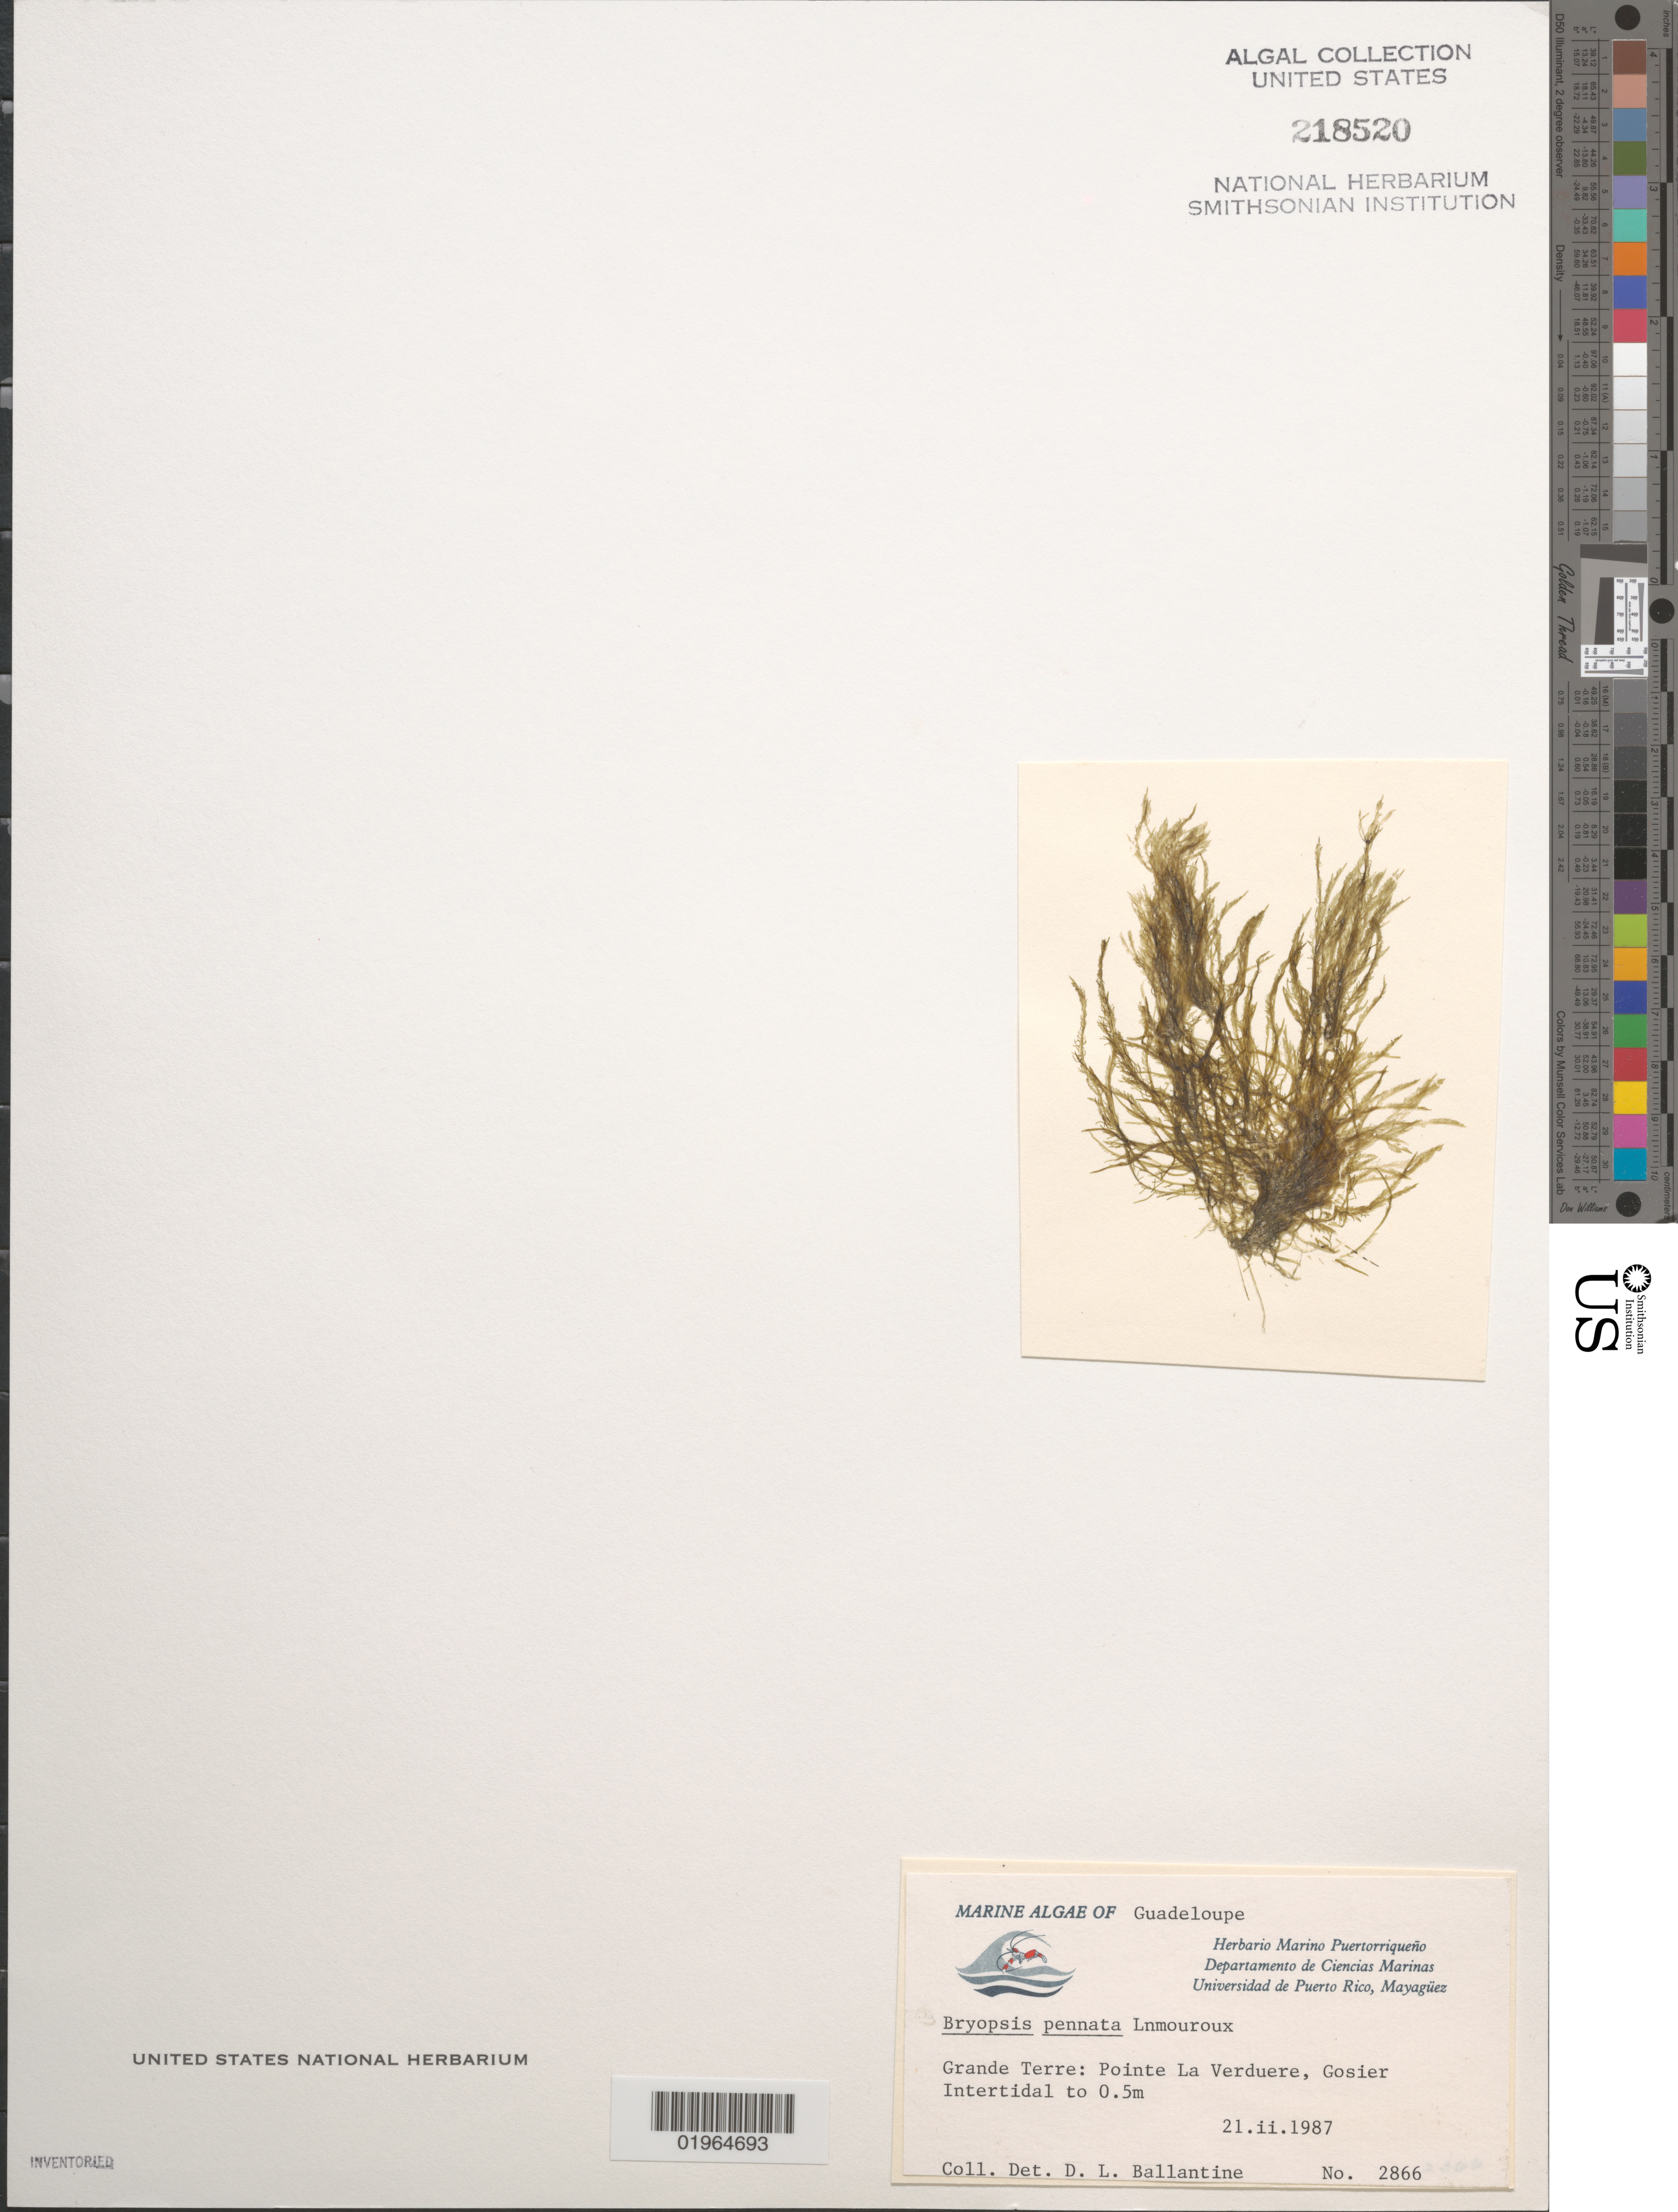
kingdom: Plantae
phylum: Chlorophyta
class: Ulvophyceae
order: Bryopsidales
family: Bryopsidaceae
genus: Bryopsis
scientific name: Bryopsis pennata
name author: J.V.Lamouroux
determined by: Ballantine, D. L.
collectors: D.L. Ballantine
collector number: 2866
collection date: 1987-02-21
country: Guadeloupe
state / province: Grande Terre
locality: Pointe de la Verdere, Gosier.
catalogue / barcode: US 218520